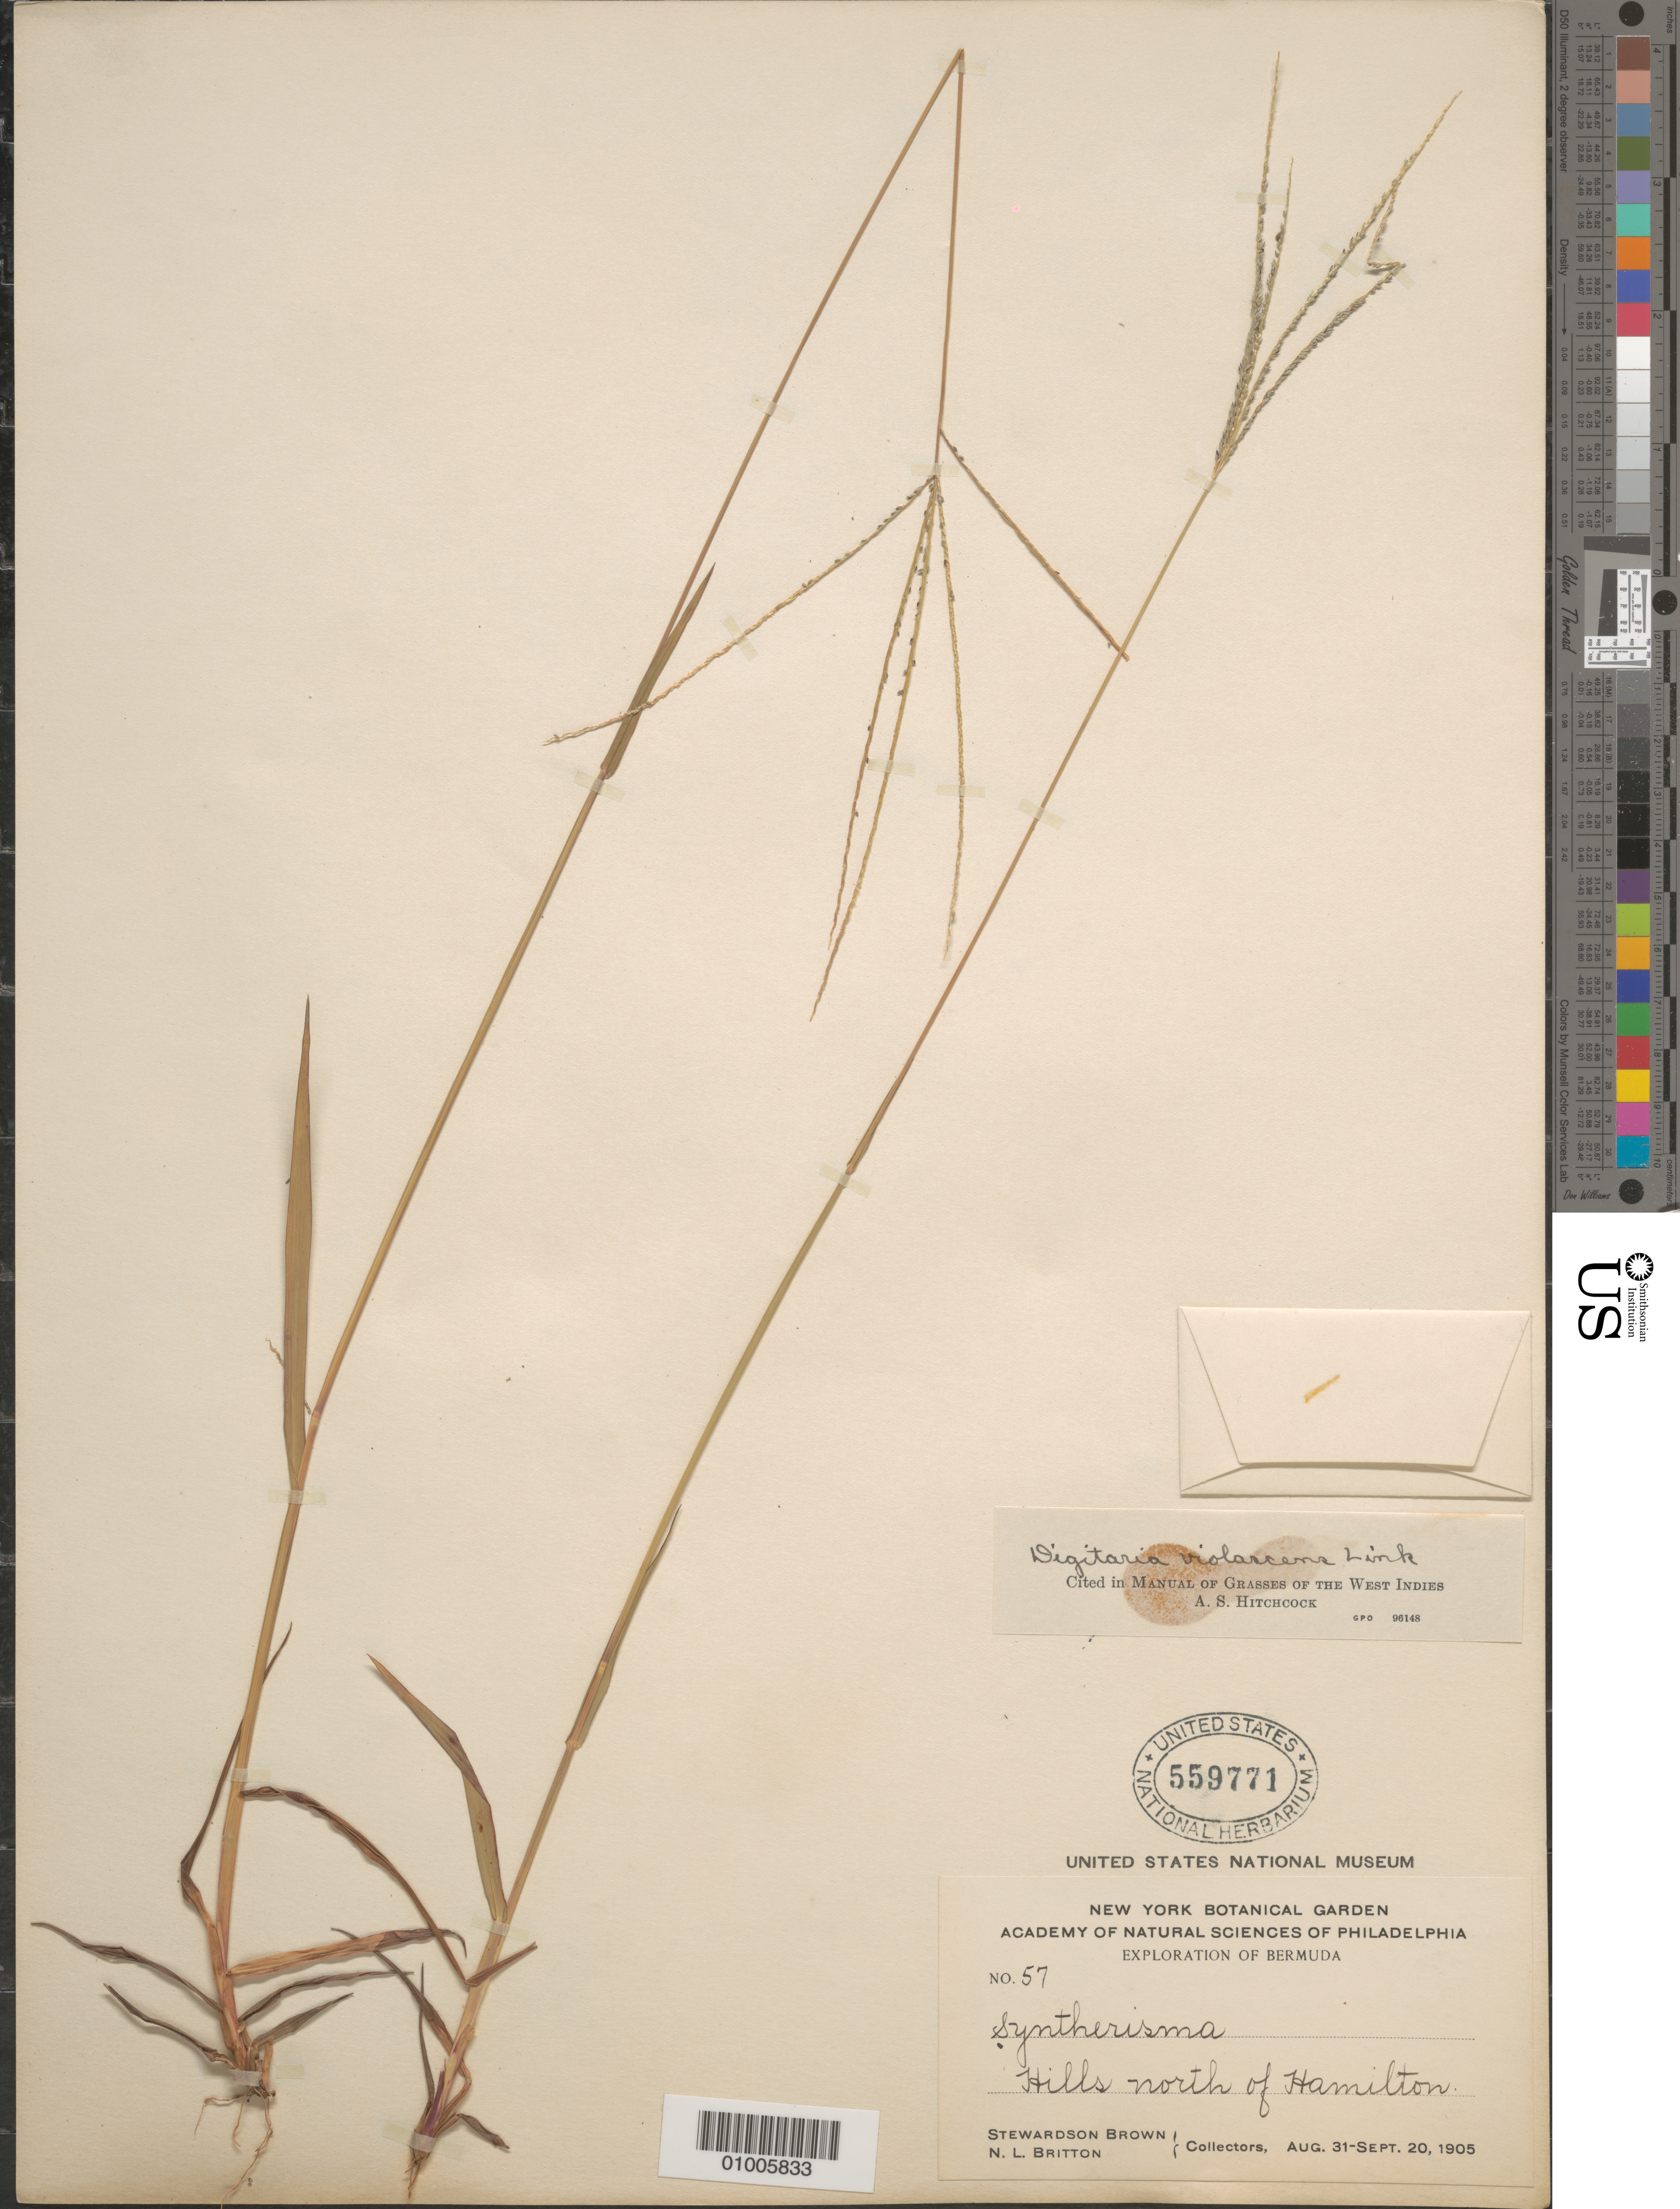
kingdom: Plantae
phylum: Tracheophyta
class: Liliopsida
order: Poales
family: Poaceae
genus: Digitaria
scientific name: Digitaria violascens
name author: Link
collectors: S. Brown & N. Britton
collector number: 57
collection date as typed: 31 Aug 1905 to 20 Sep 1905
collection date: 1905-08-31/1905-09-20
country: Bermuda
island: Bermuda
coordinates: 0 N, 0 E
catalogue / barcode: US 559771